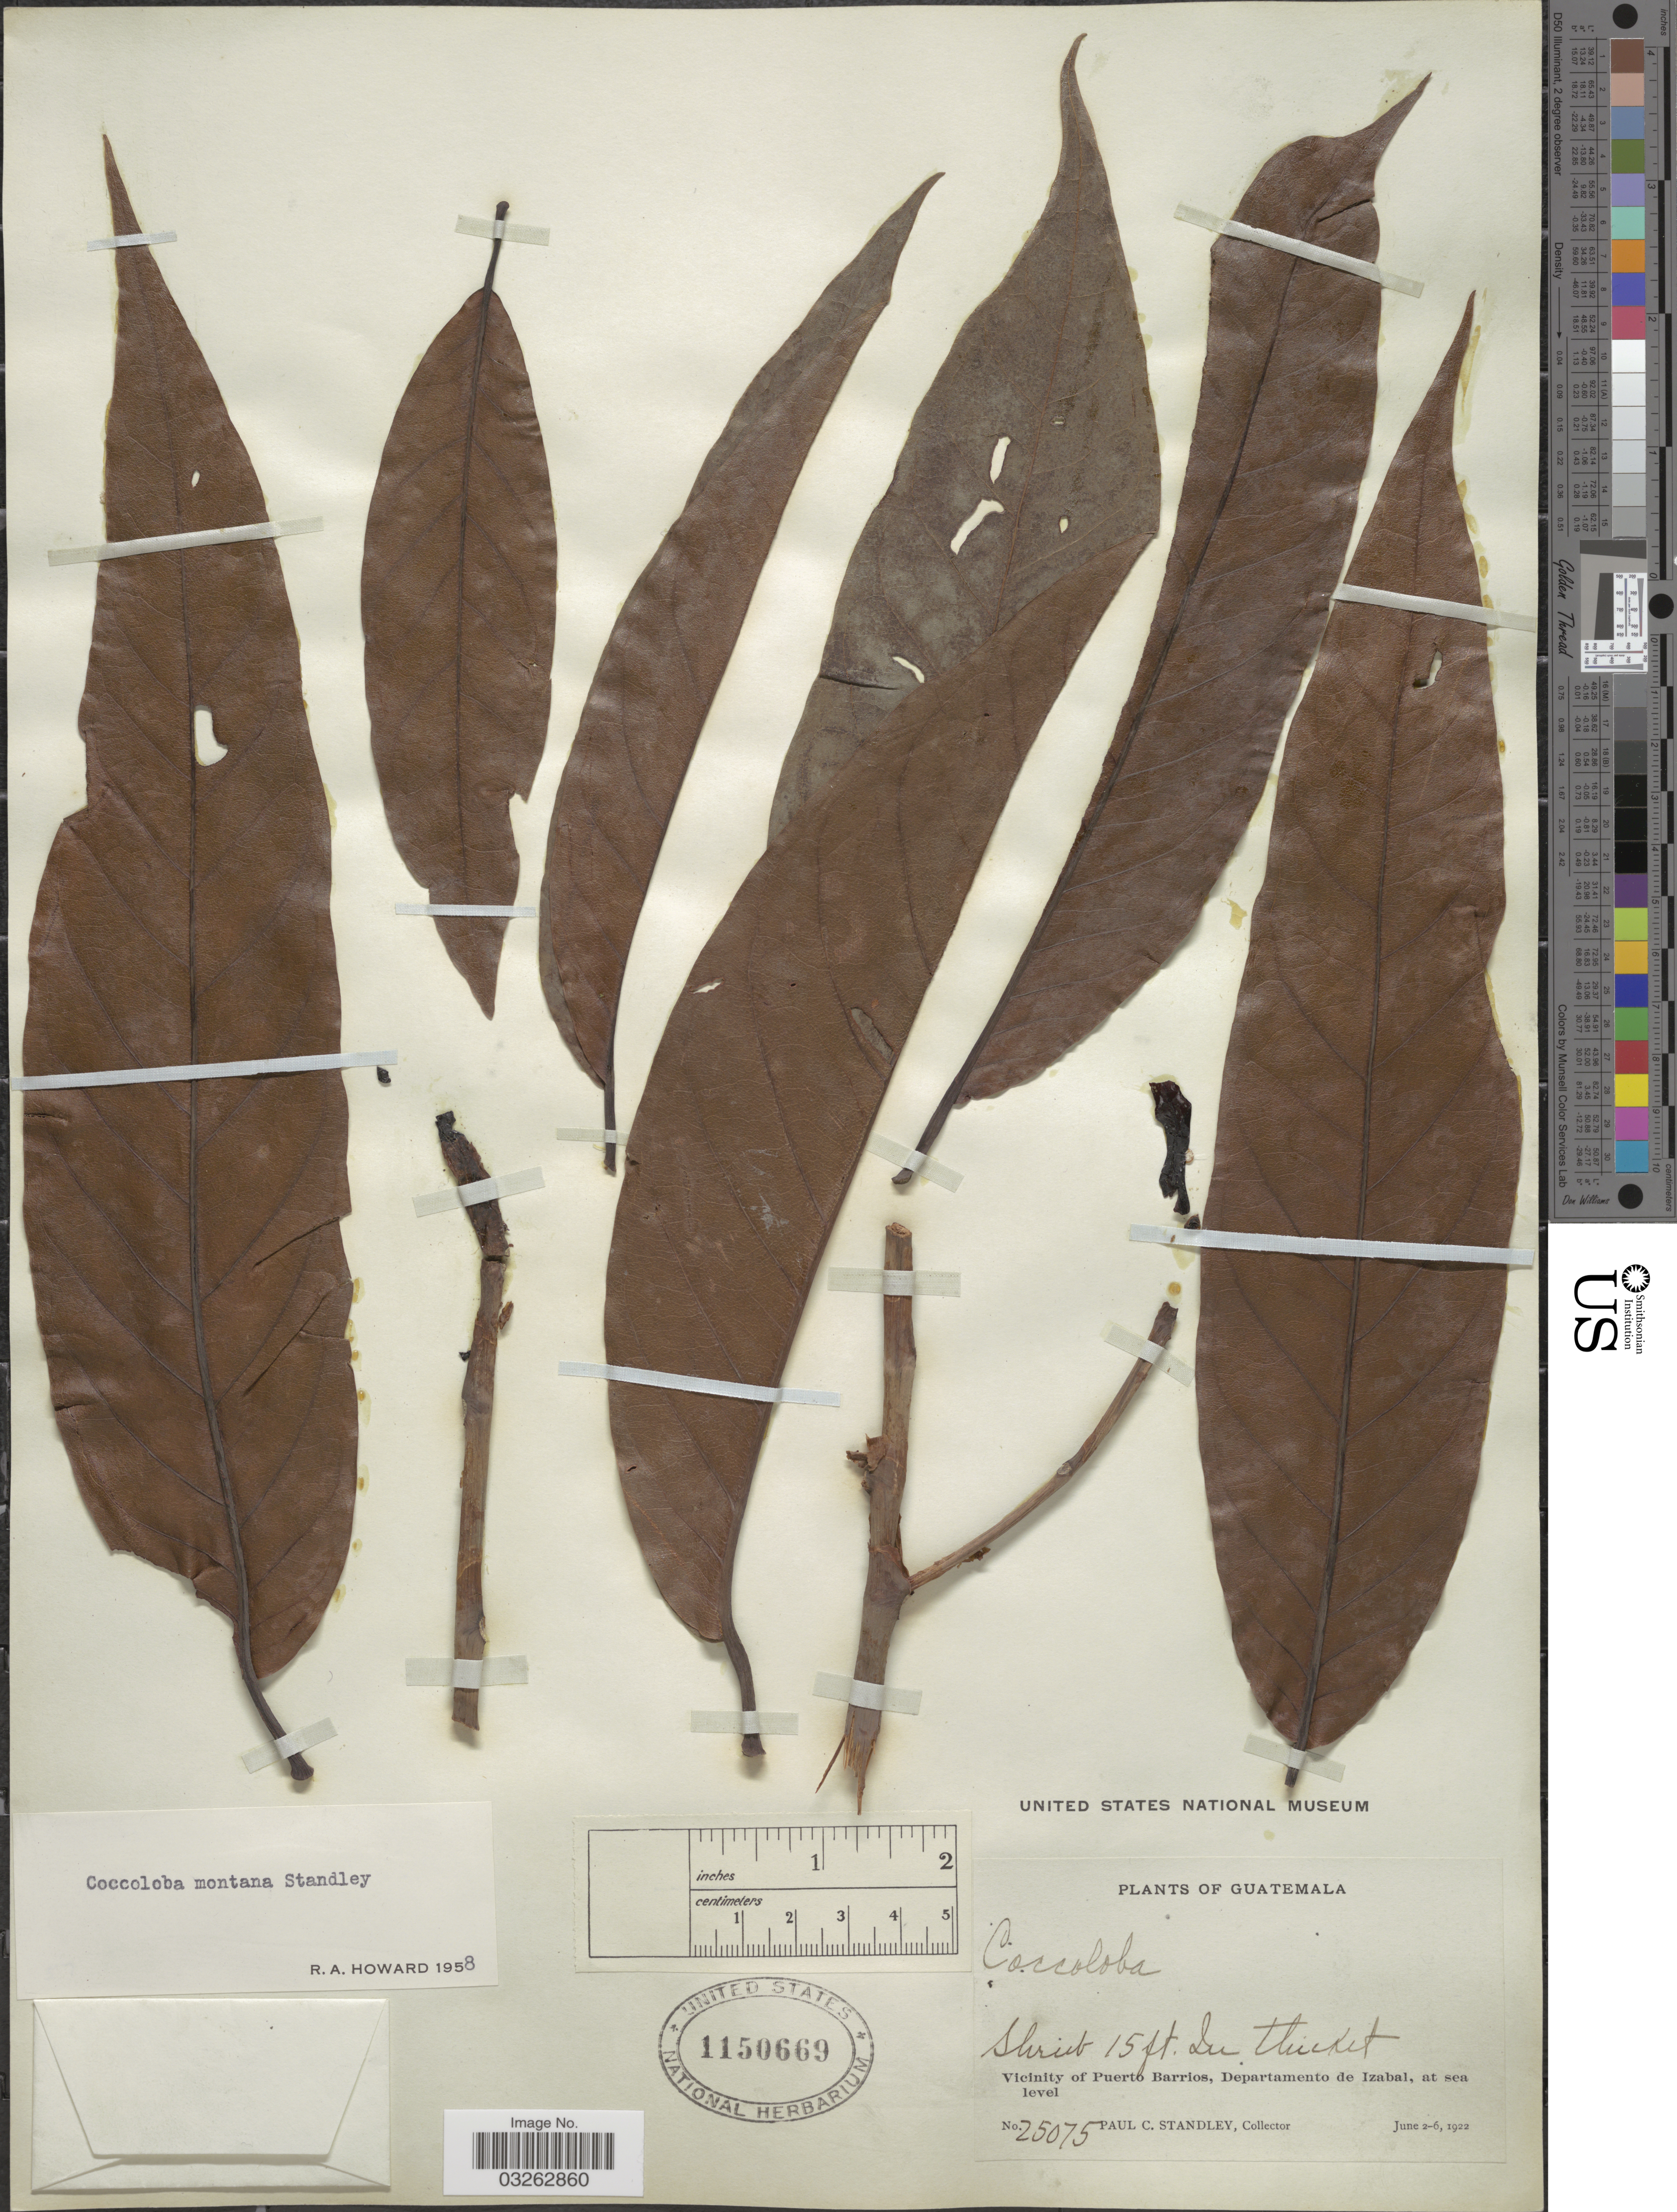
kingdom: Plantae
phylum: Tracheophyta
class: Magnoliopsida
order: Caryophyllales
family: Polygonaceae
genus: Coccoloba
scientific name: Coccoloba montana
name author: Standl.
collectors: P. C. Standley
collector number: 25075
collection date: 1922-06-02/1922-06-06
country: Guatemala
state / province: Izabal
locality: Vicinity of Puerto Barrios, Departamento de Izabal.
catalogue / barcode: US 1150669